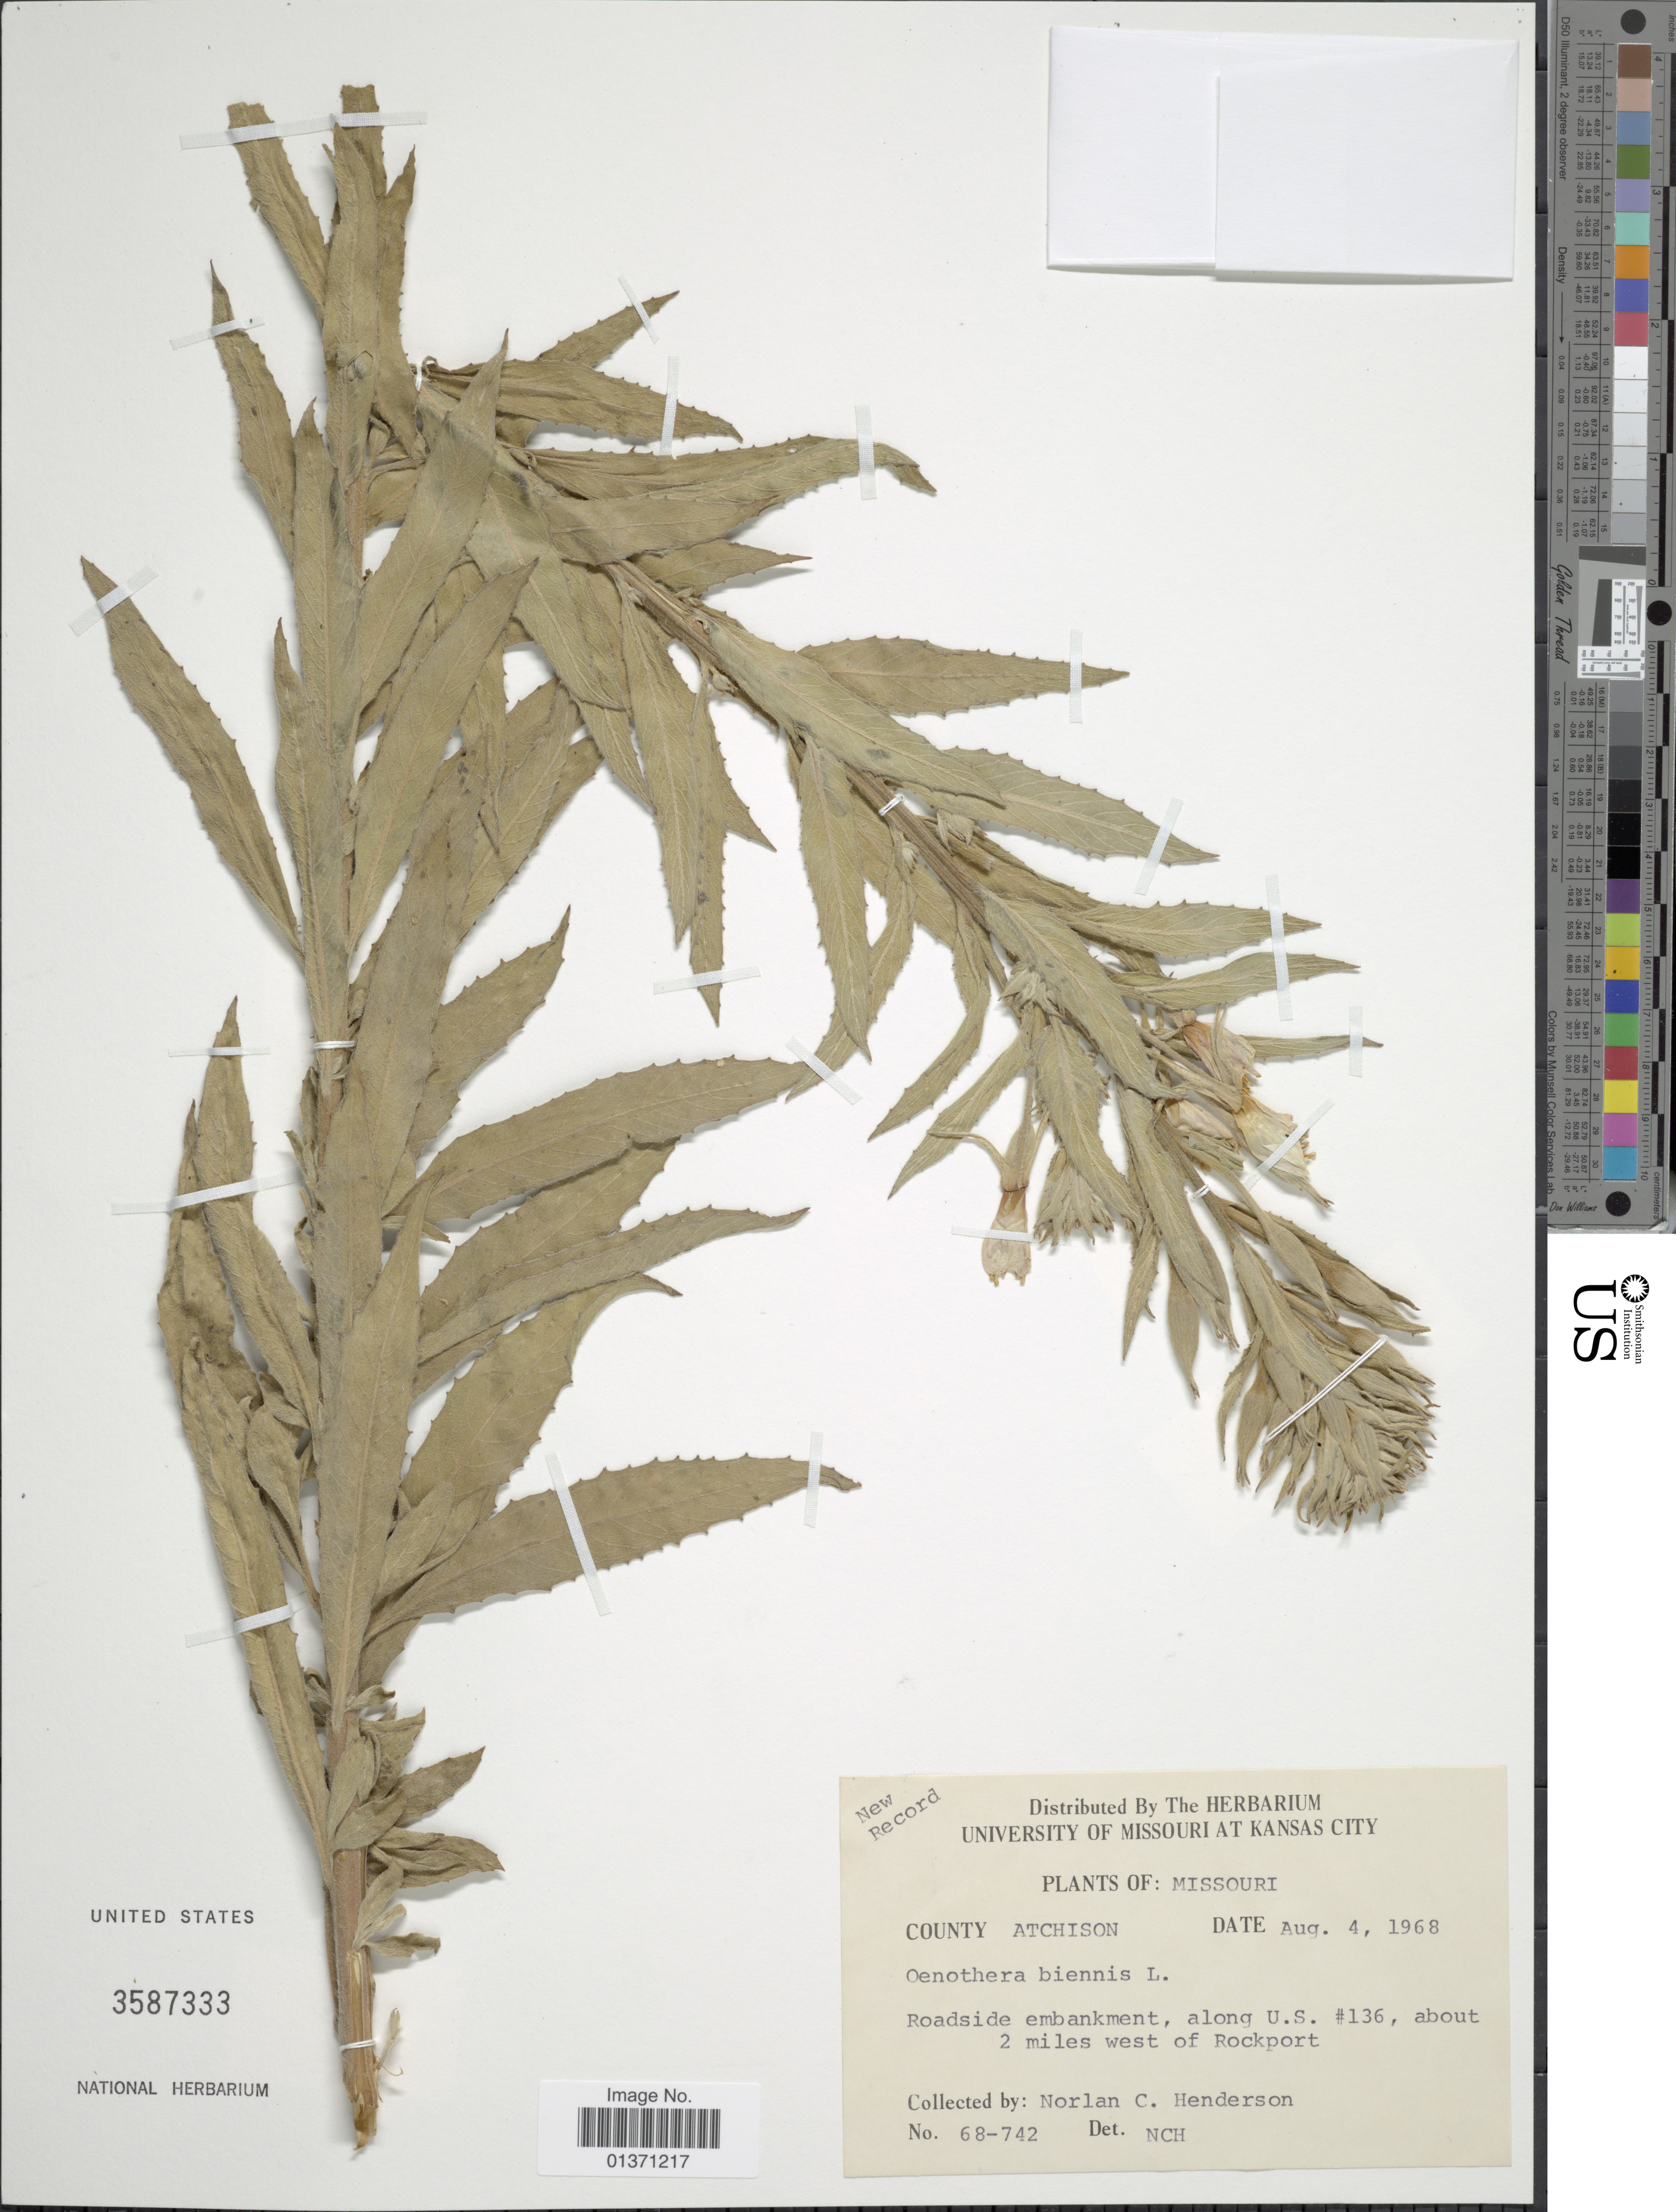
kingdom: Plantae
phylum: Tracheophyta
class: Magnoliopsida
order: Myrtales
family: Onagraceae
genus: Oenothera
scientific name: Oenothera biennis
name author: L.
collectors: N. C. Henderson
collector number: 68-742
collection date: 1968-08-04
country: United States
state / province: Missouri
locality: Atchison, Roadside embankment, along U.S. #136, about 2 miles west of Rockport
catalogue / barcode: US 3587333